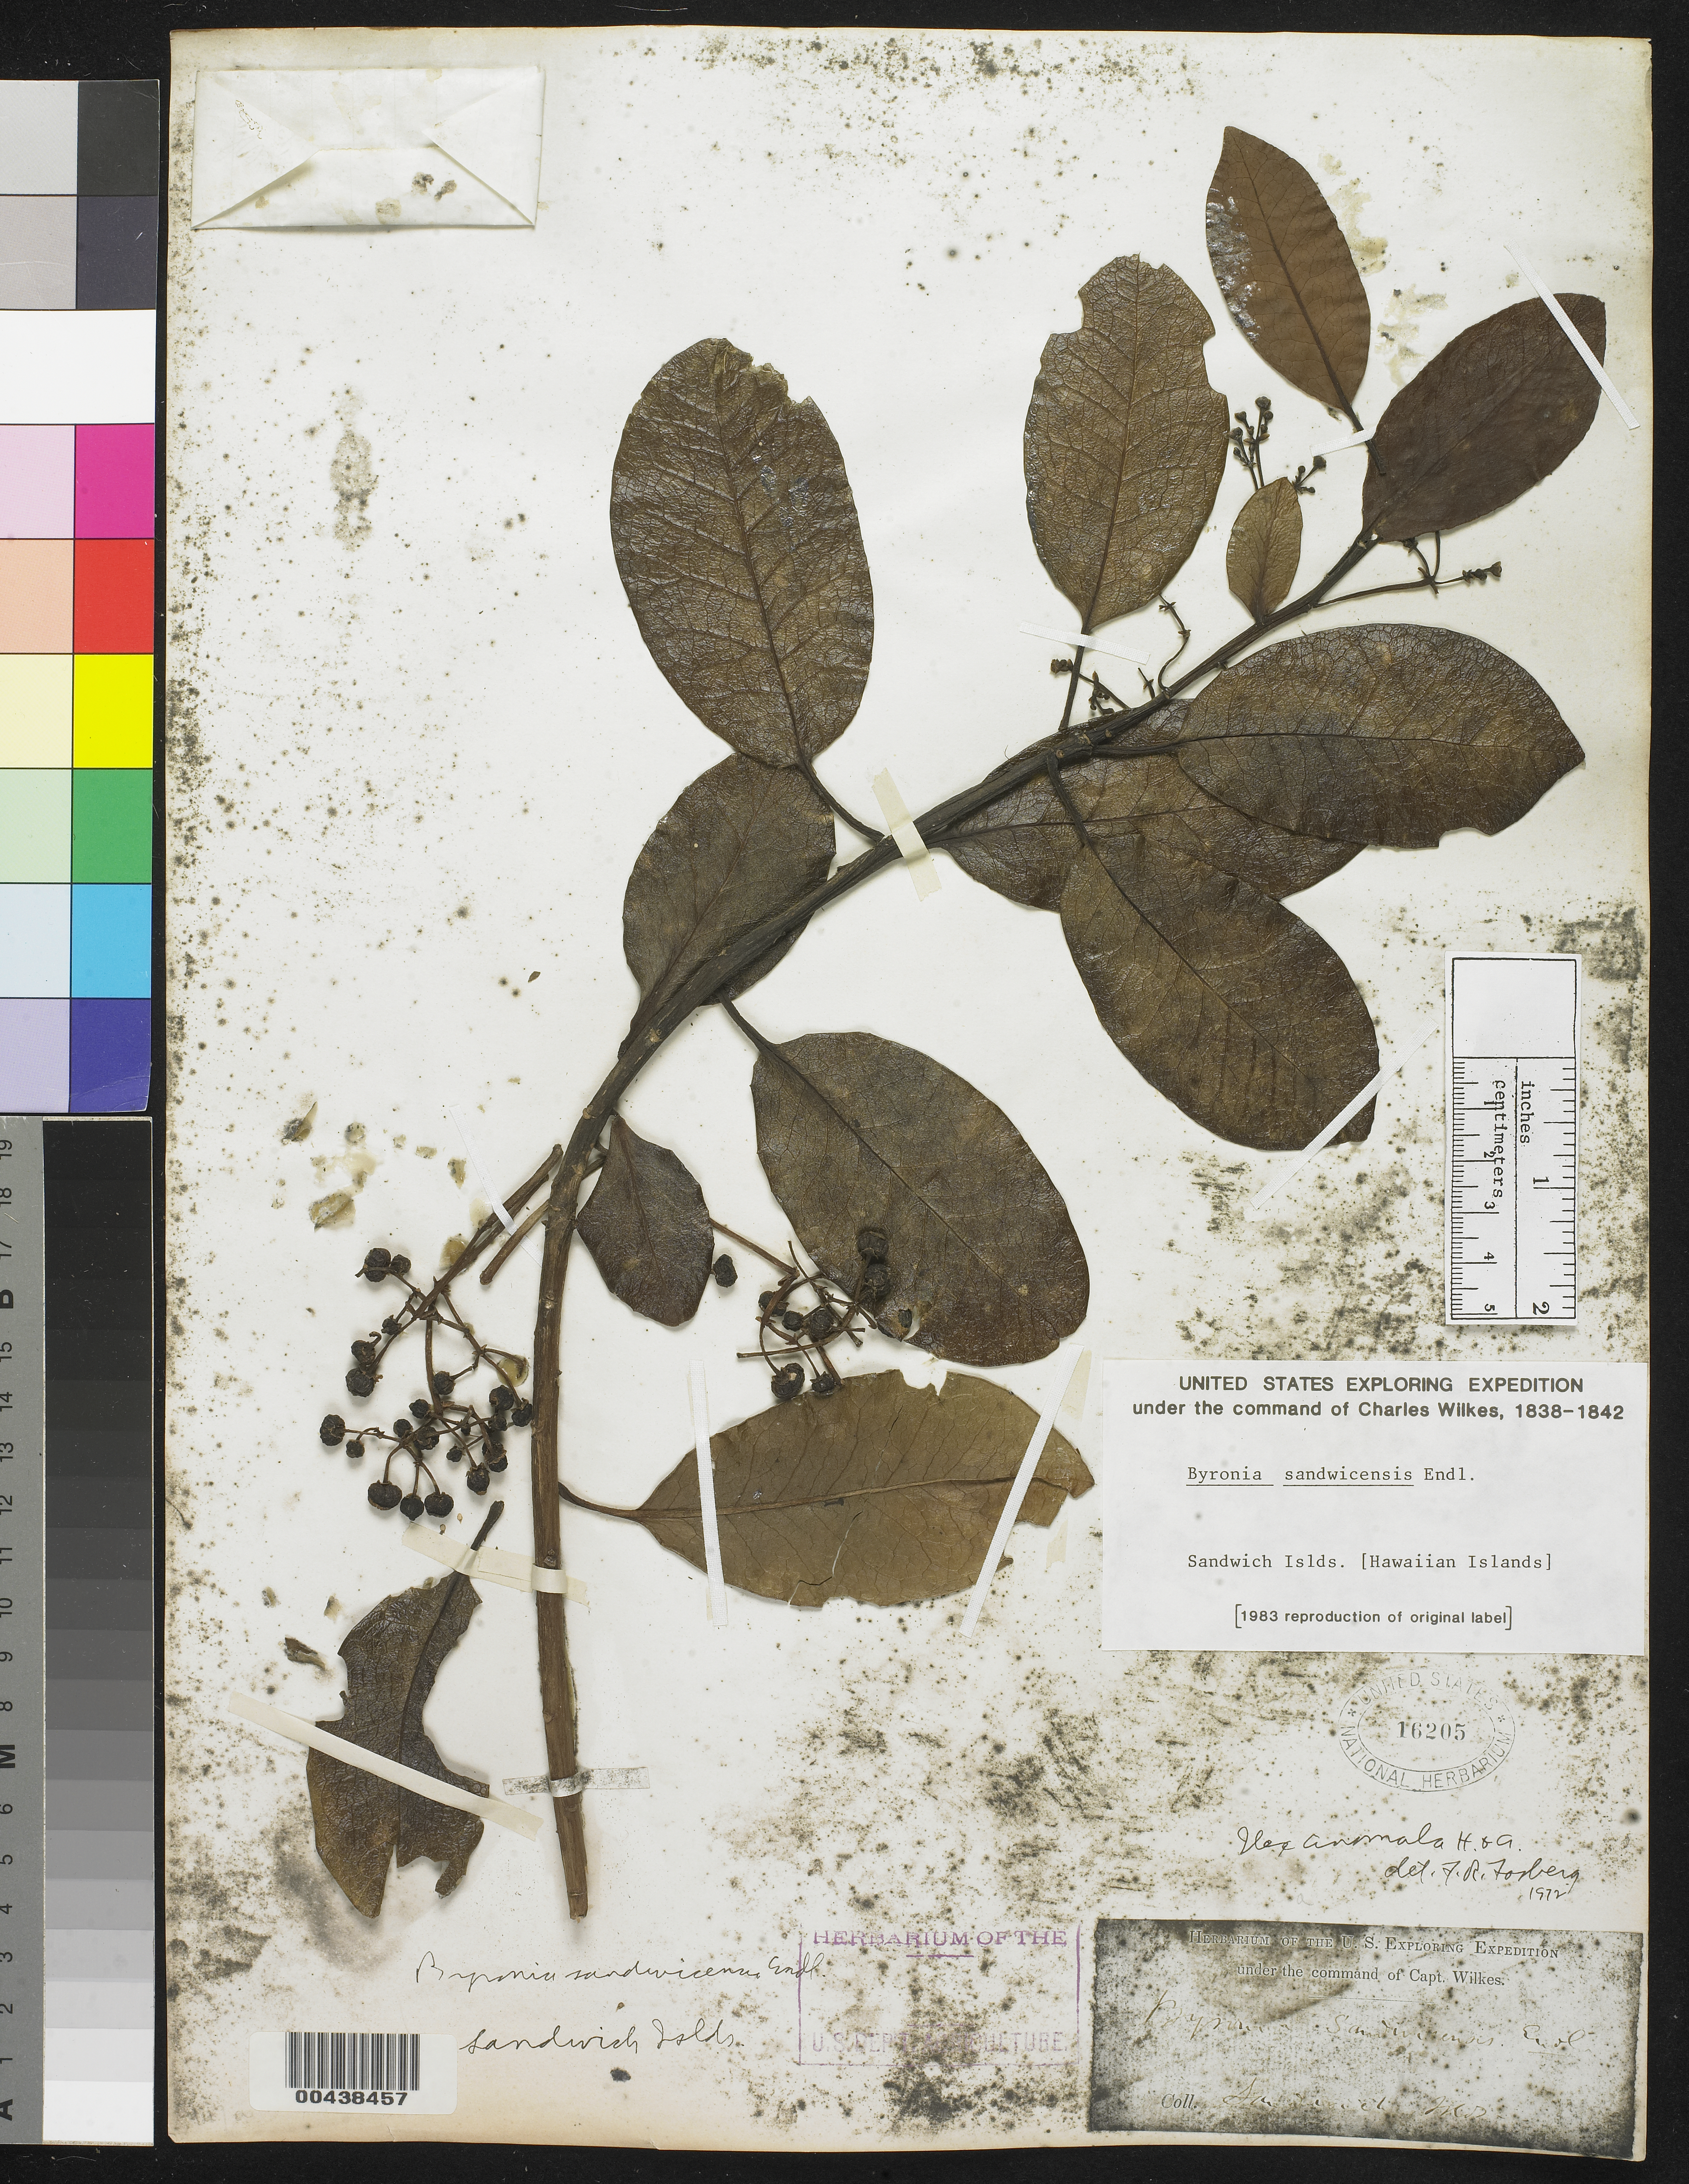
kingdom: Plantae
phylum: Tracheophyta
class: Magnoliopsida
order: Aquifoliales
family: Aquifoliaceae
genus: Ilex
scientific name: Ilex anomala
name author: Hook. & Arn.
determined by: Fosberg, F. R.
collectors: Wilkes Explor. Exped.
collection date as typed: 1838 to -- --- 1842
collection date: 1838/1842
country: United States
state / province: Hawaii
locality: Sandwich Islands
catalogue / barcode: US 16205